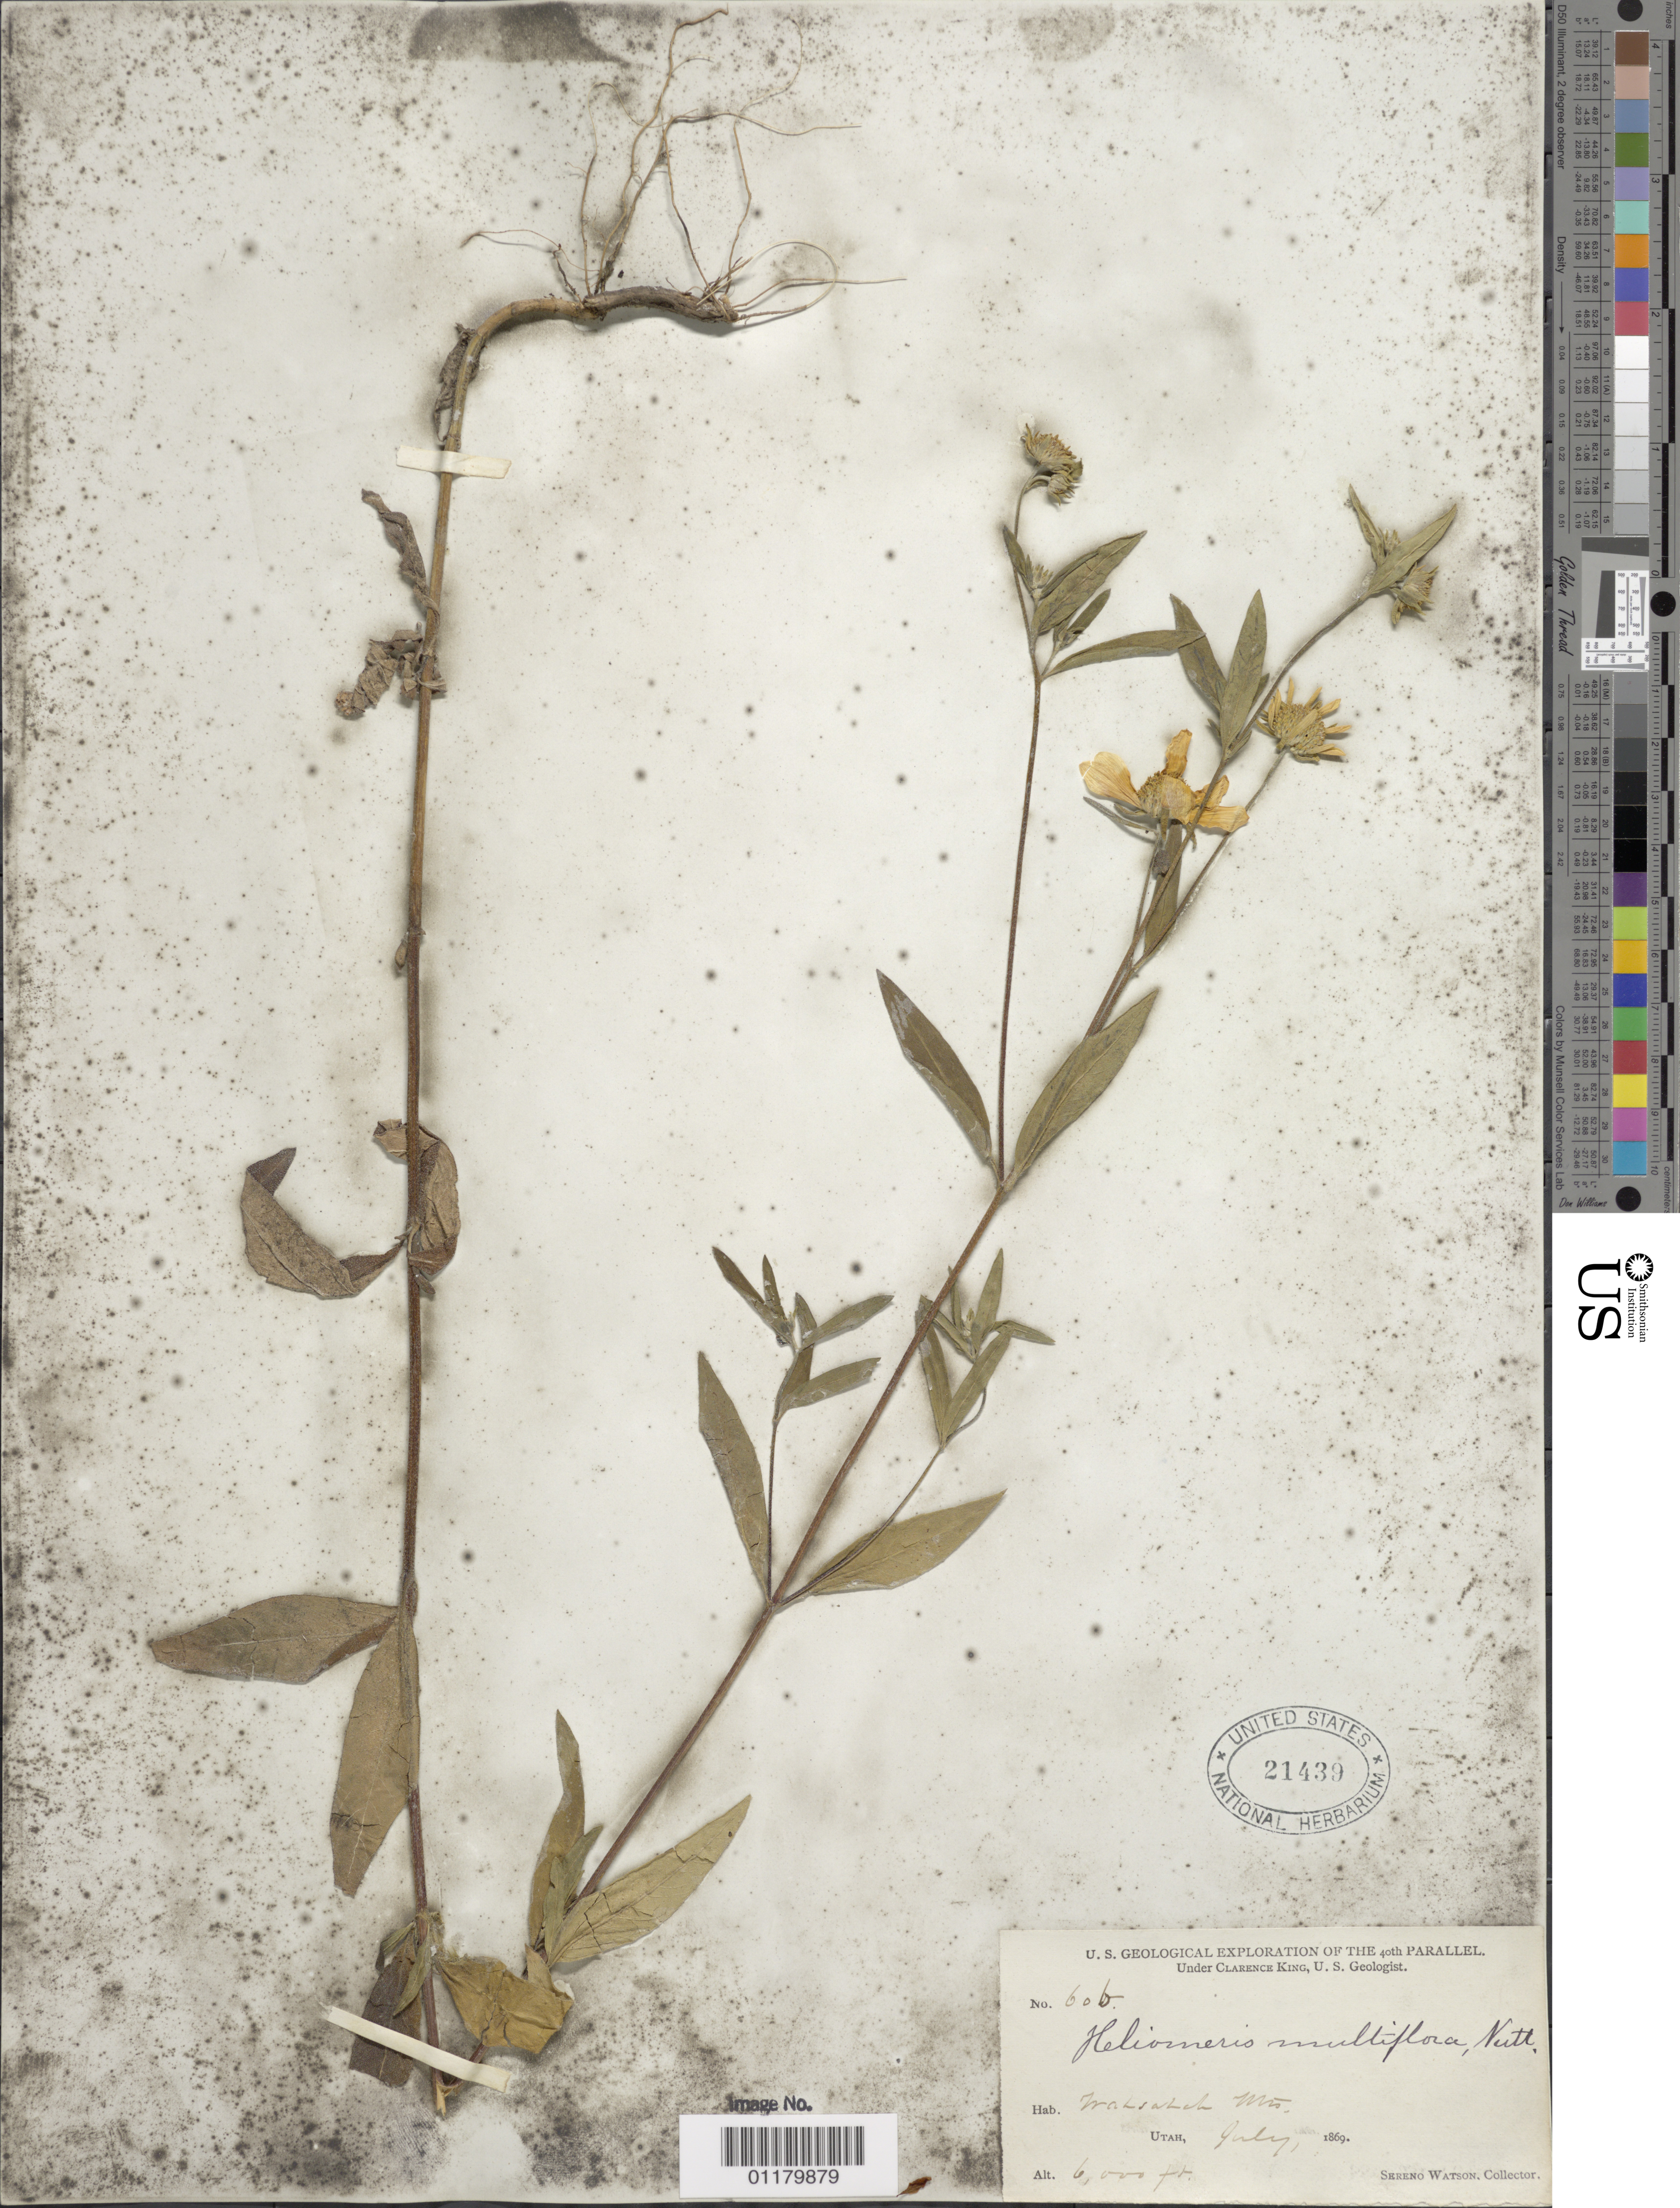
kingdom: Plantae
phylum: Tracheophyta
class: Magnoliopsida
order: Asterales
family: Asteraceae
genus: Heliomeris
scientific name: Heliomeris multiflora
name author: Nutt.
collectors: S. Watson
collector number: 606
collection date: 1869-07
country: United States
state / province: Utah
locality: N. Utah, Wahsatch Mountains.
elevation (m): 1829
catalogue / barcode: US 21439